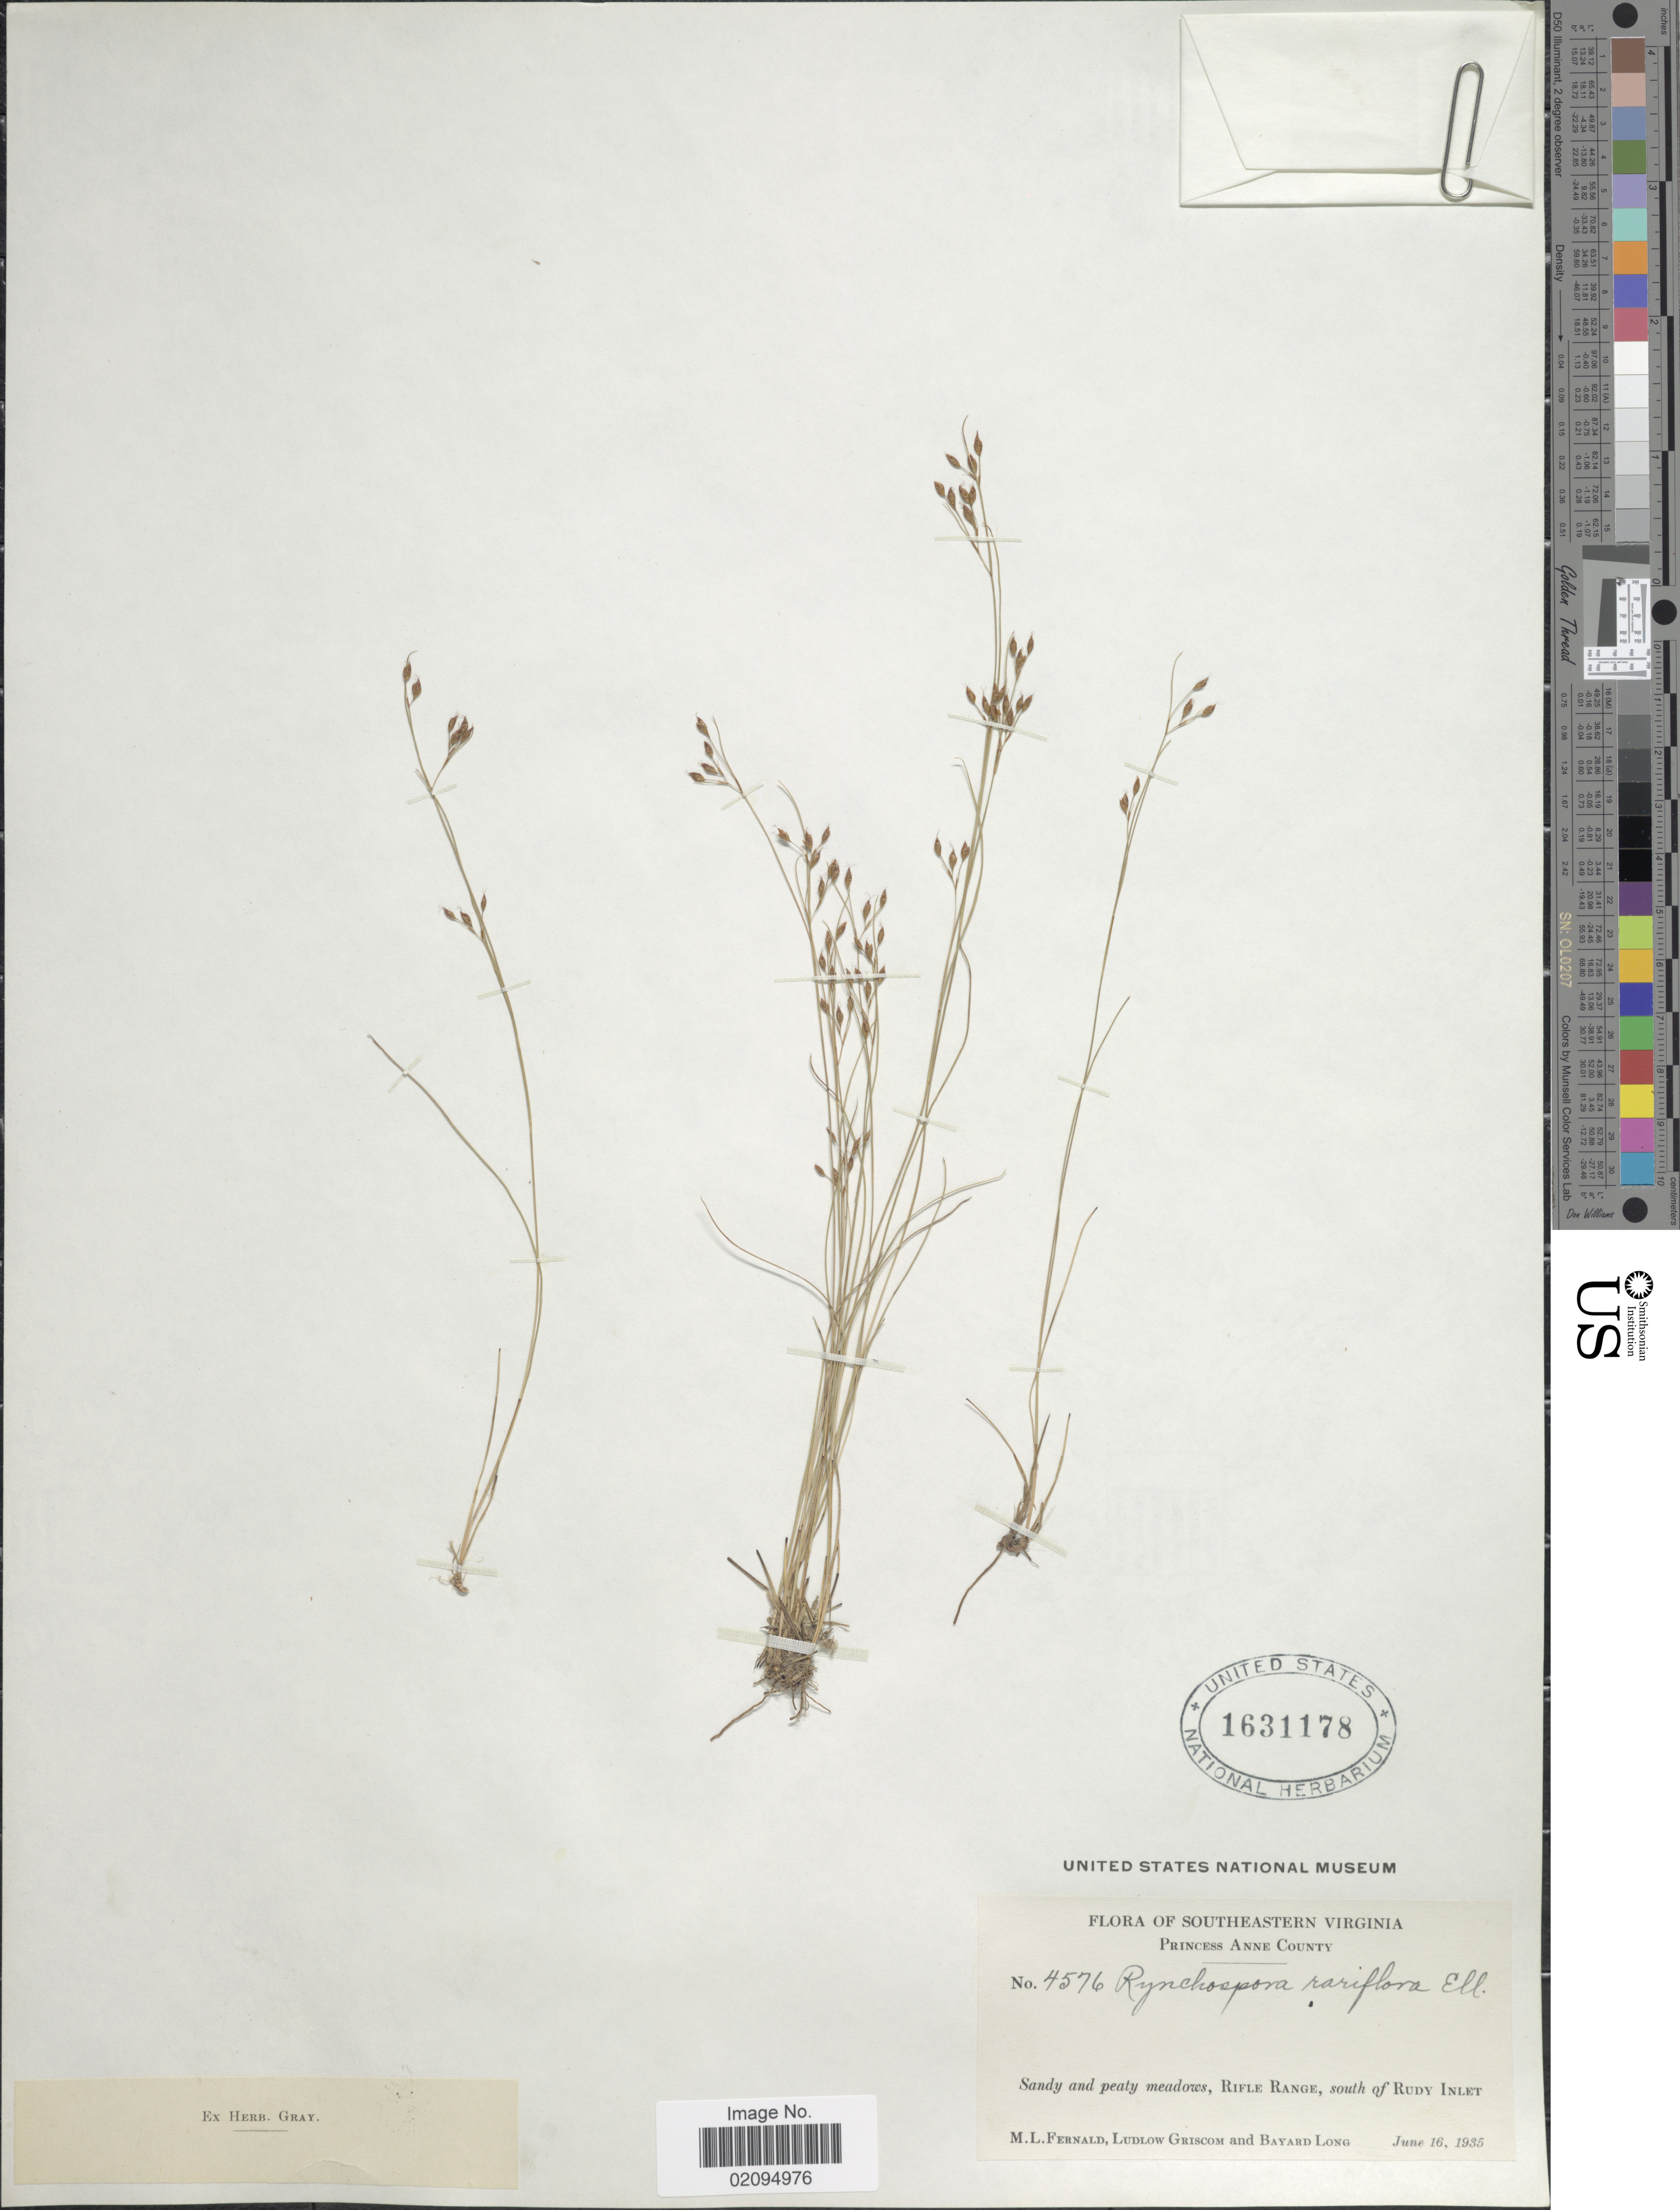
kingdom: Plantae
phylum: Tracheophyta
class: Liliopsida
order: Poales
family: Cyperaceae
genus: Rhynchospora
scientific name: Rhynchospora rariflora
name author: (Michx.) Elliott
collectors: M. L. Fernald, L. Griscom & B. Long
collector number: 4576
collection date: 1935-06-16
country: United States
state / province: Virginia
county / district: City of Virginia Beach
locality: Southeastern Virginia, Princess Anne (=historic county name) County, Rifle Range, south of Rudy Inlet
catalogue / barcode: US 1631178